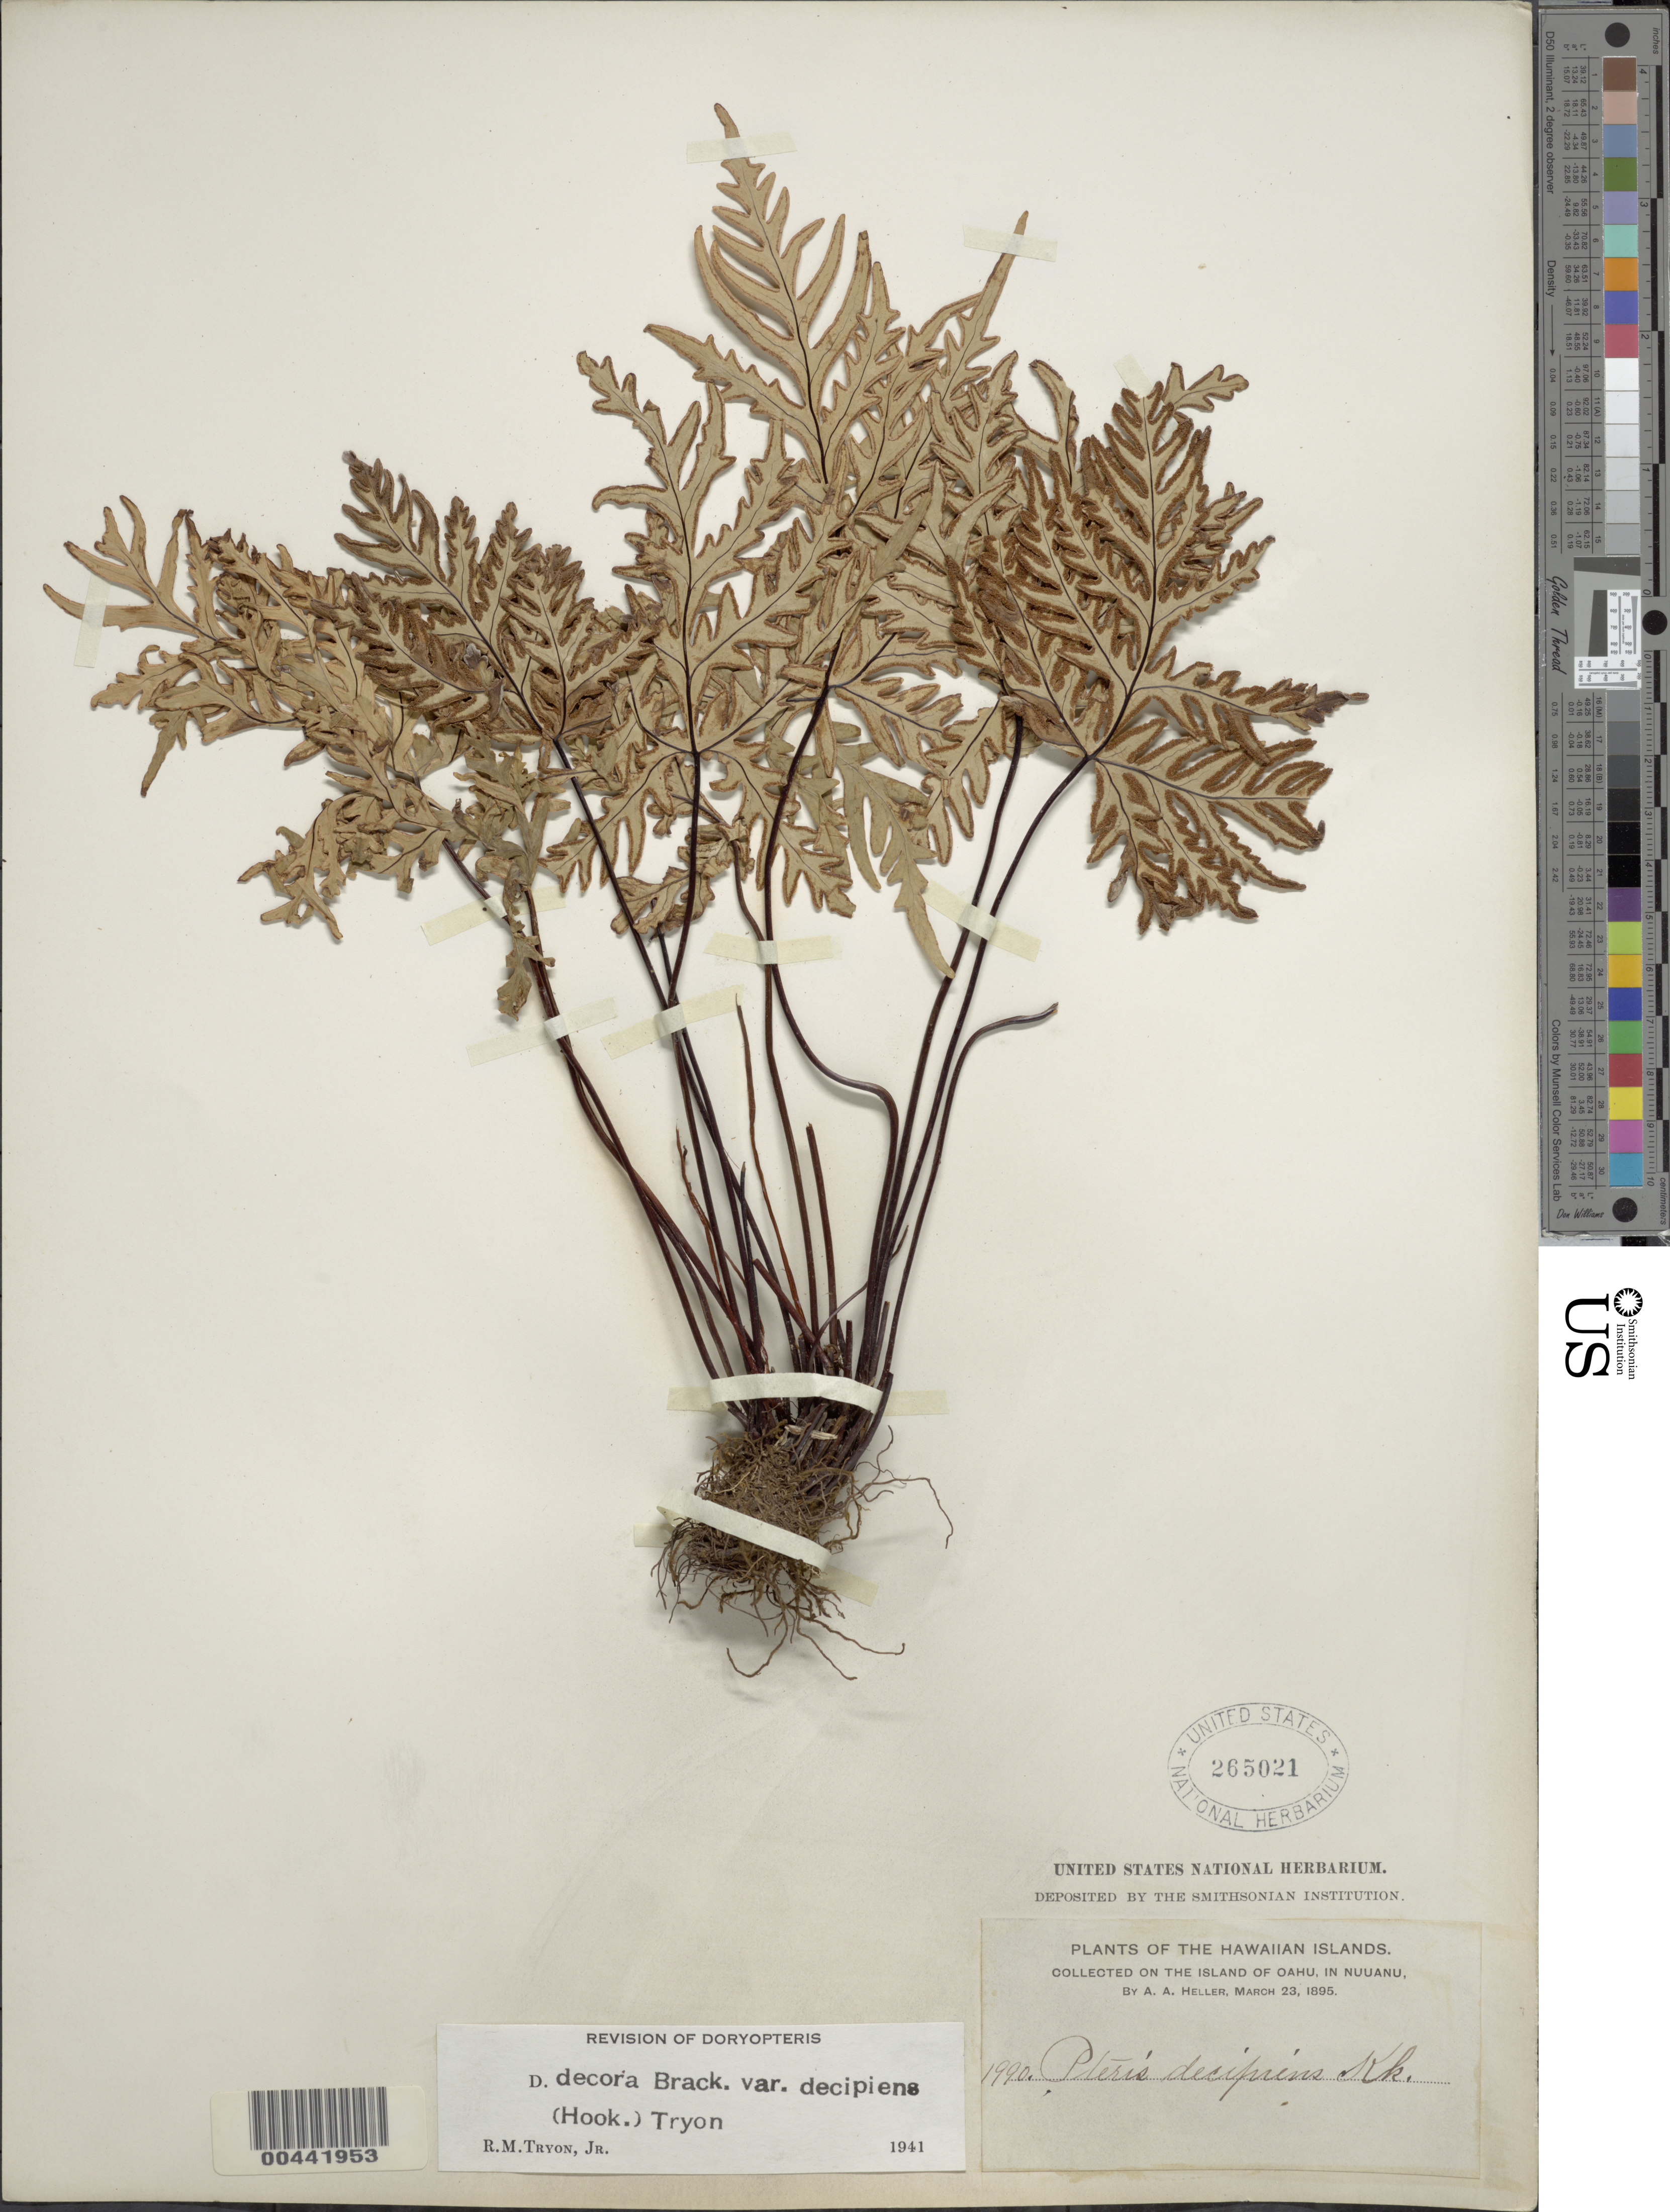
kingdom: Plantae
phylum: Tracheophyta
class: Polypodiopsida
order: Polypodiales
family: Pteridaceae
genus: Doryopteris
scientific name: Doryopteris decipiens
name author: (Hook.) J. Sm.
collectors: A. A. Heller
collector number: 1990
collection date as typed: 23 Mar 1895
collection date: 1895-03-23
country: United States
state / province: Hawaii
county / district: Honolulu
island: Oahu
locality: In Nuuanu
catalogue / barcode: US 265021